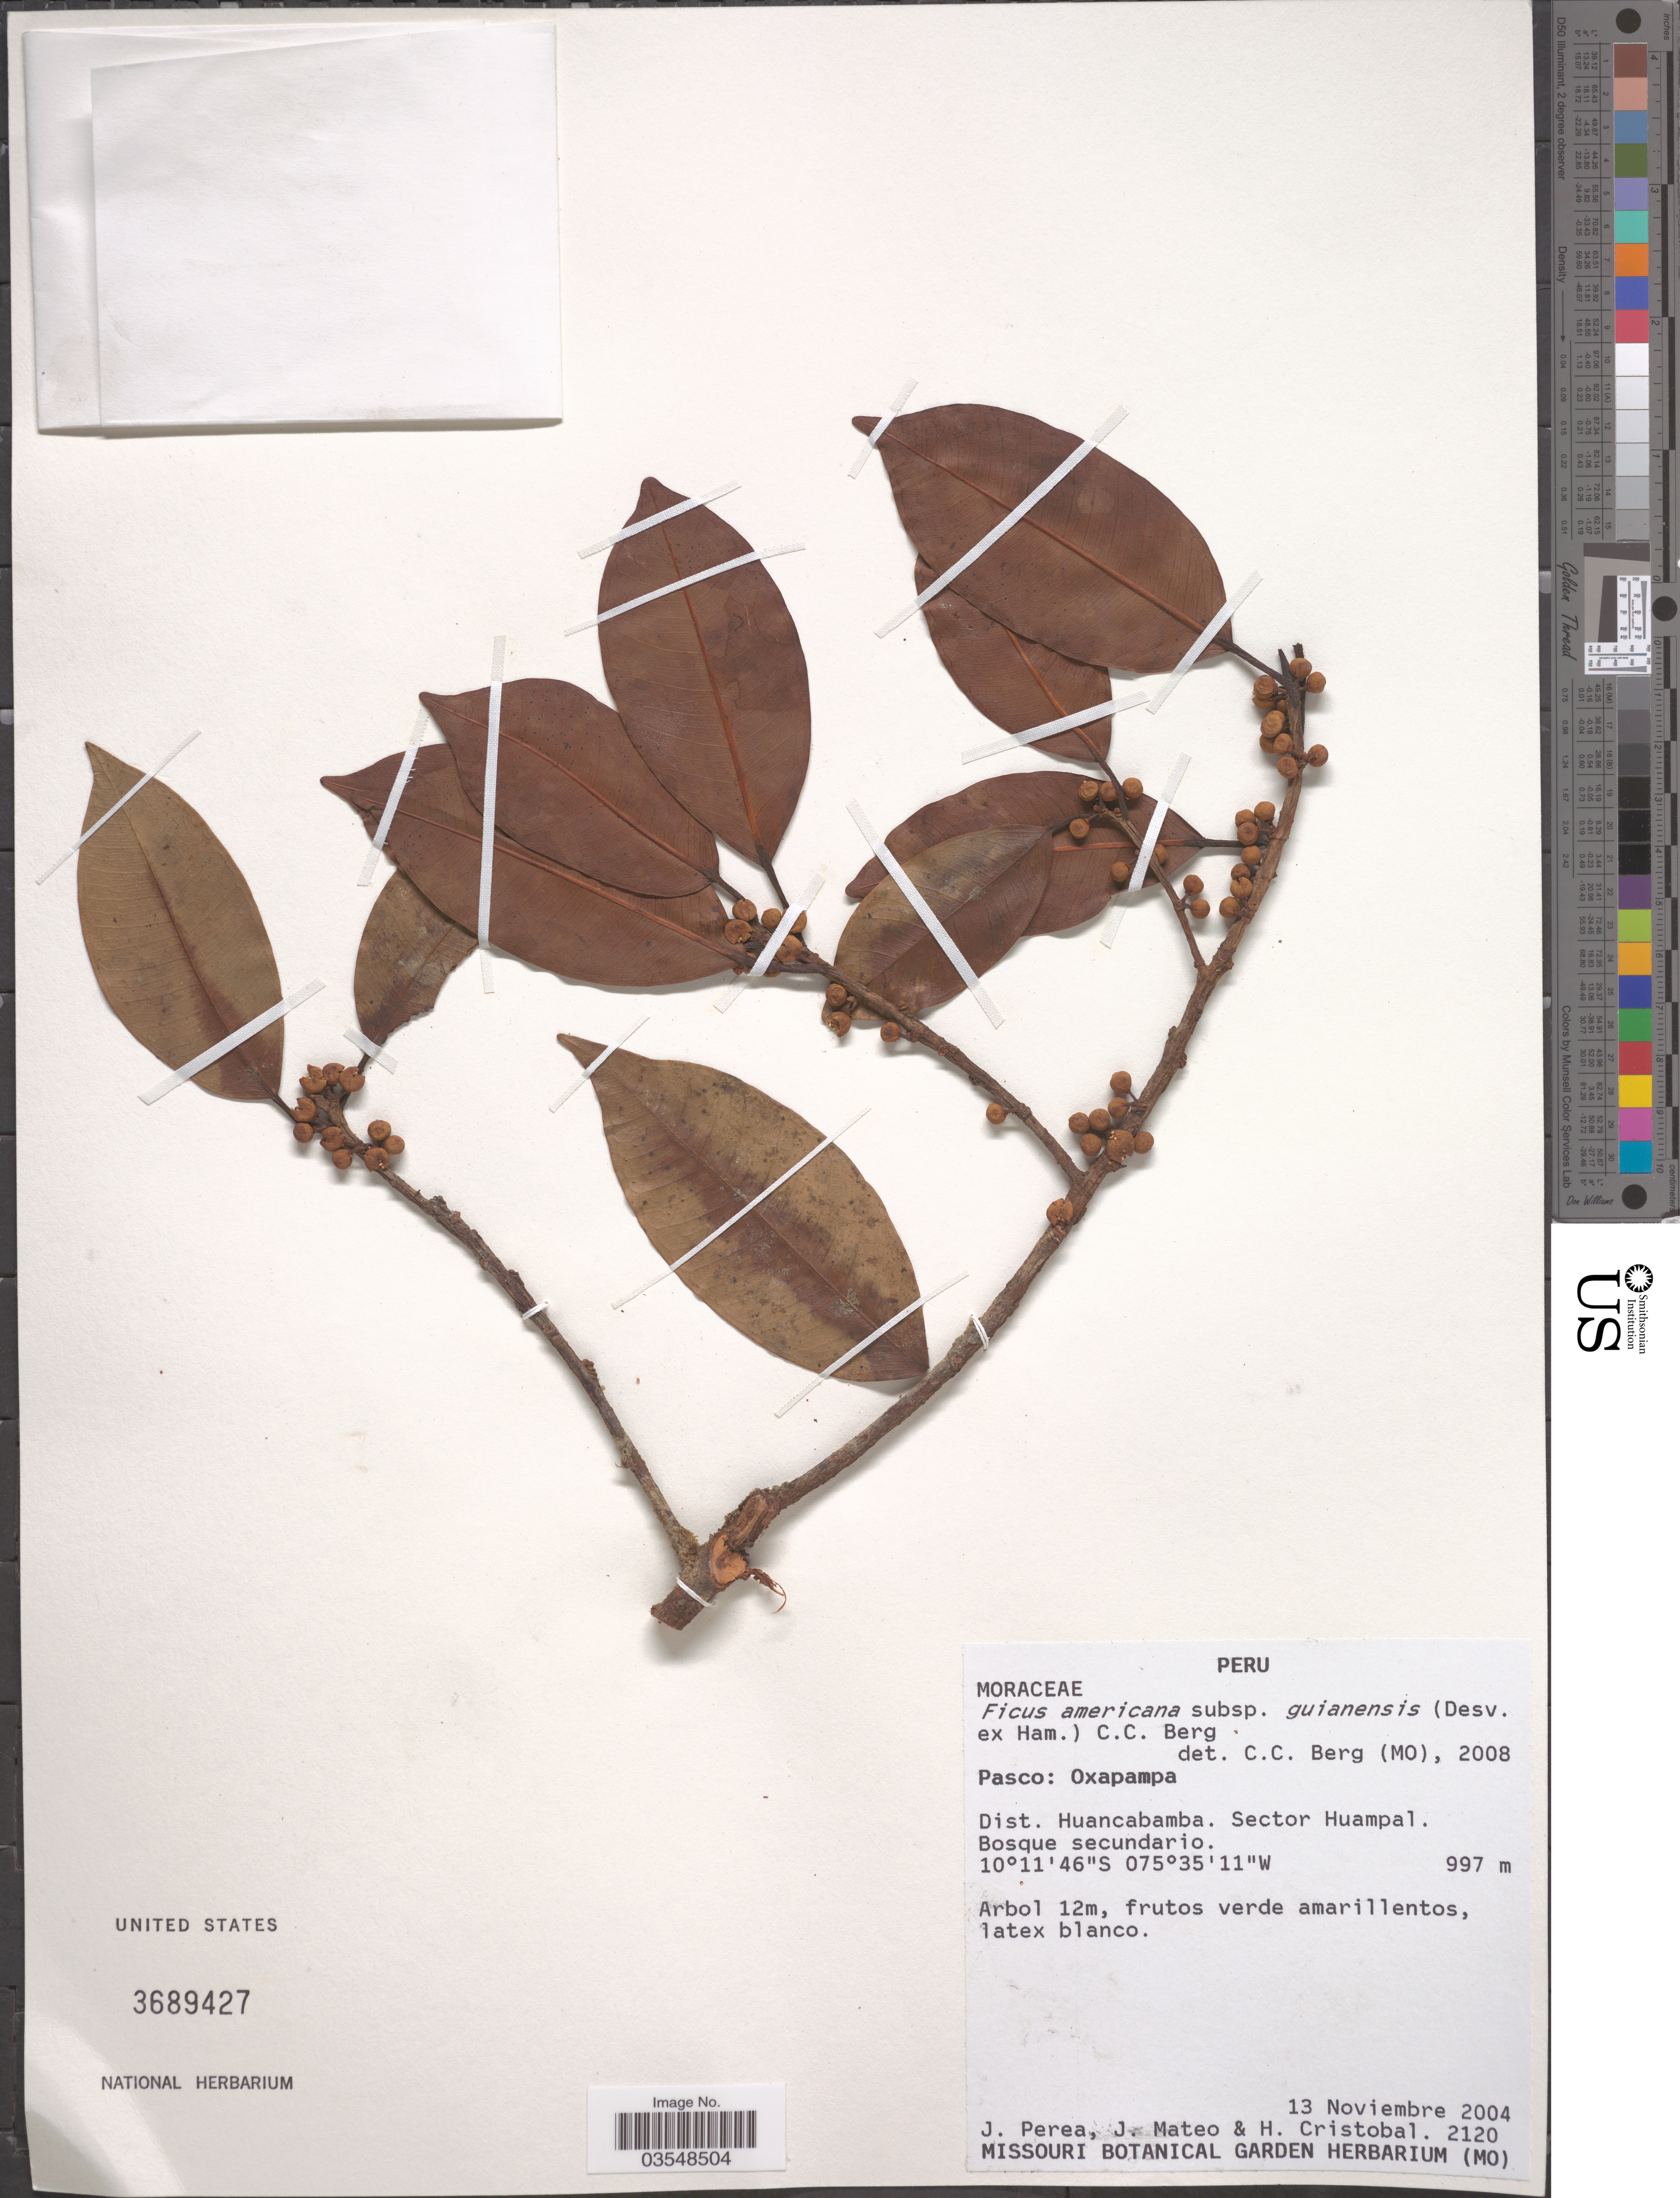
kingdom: Plantae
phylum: Tracheophyta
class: Magnoliopsida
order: Rosales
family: Moraceae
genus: Ficus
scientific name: Ficus guianensis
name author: Desv. ex Ham.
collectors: J. Perea, J. Mateo & H. Cristobal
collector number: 2120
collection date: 2004-11-13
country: Peru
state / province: Pasco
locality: Oxapampa. Dist. Huancabamba. Sector Huampal.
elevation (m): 997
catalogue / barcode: US 3689427